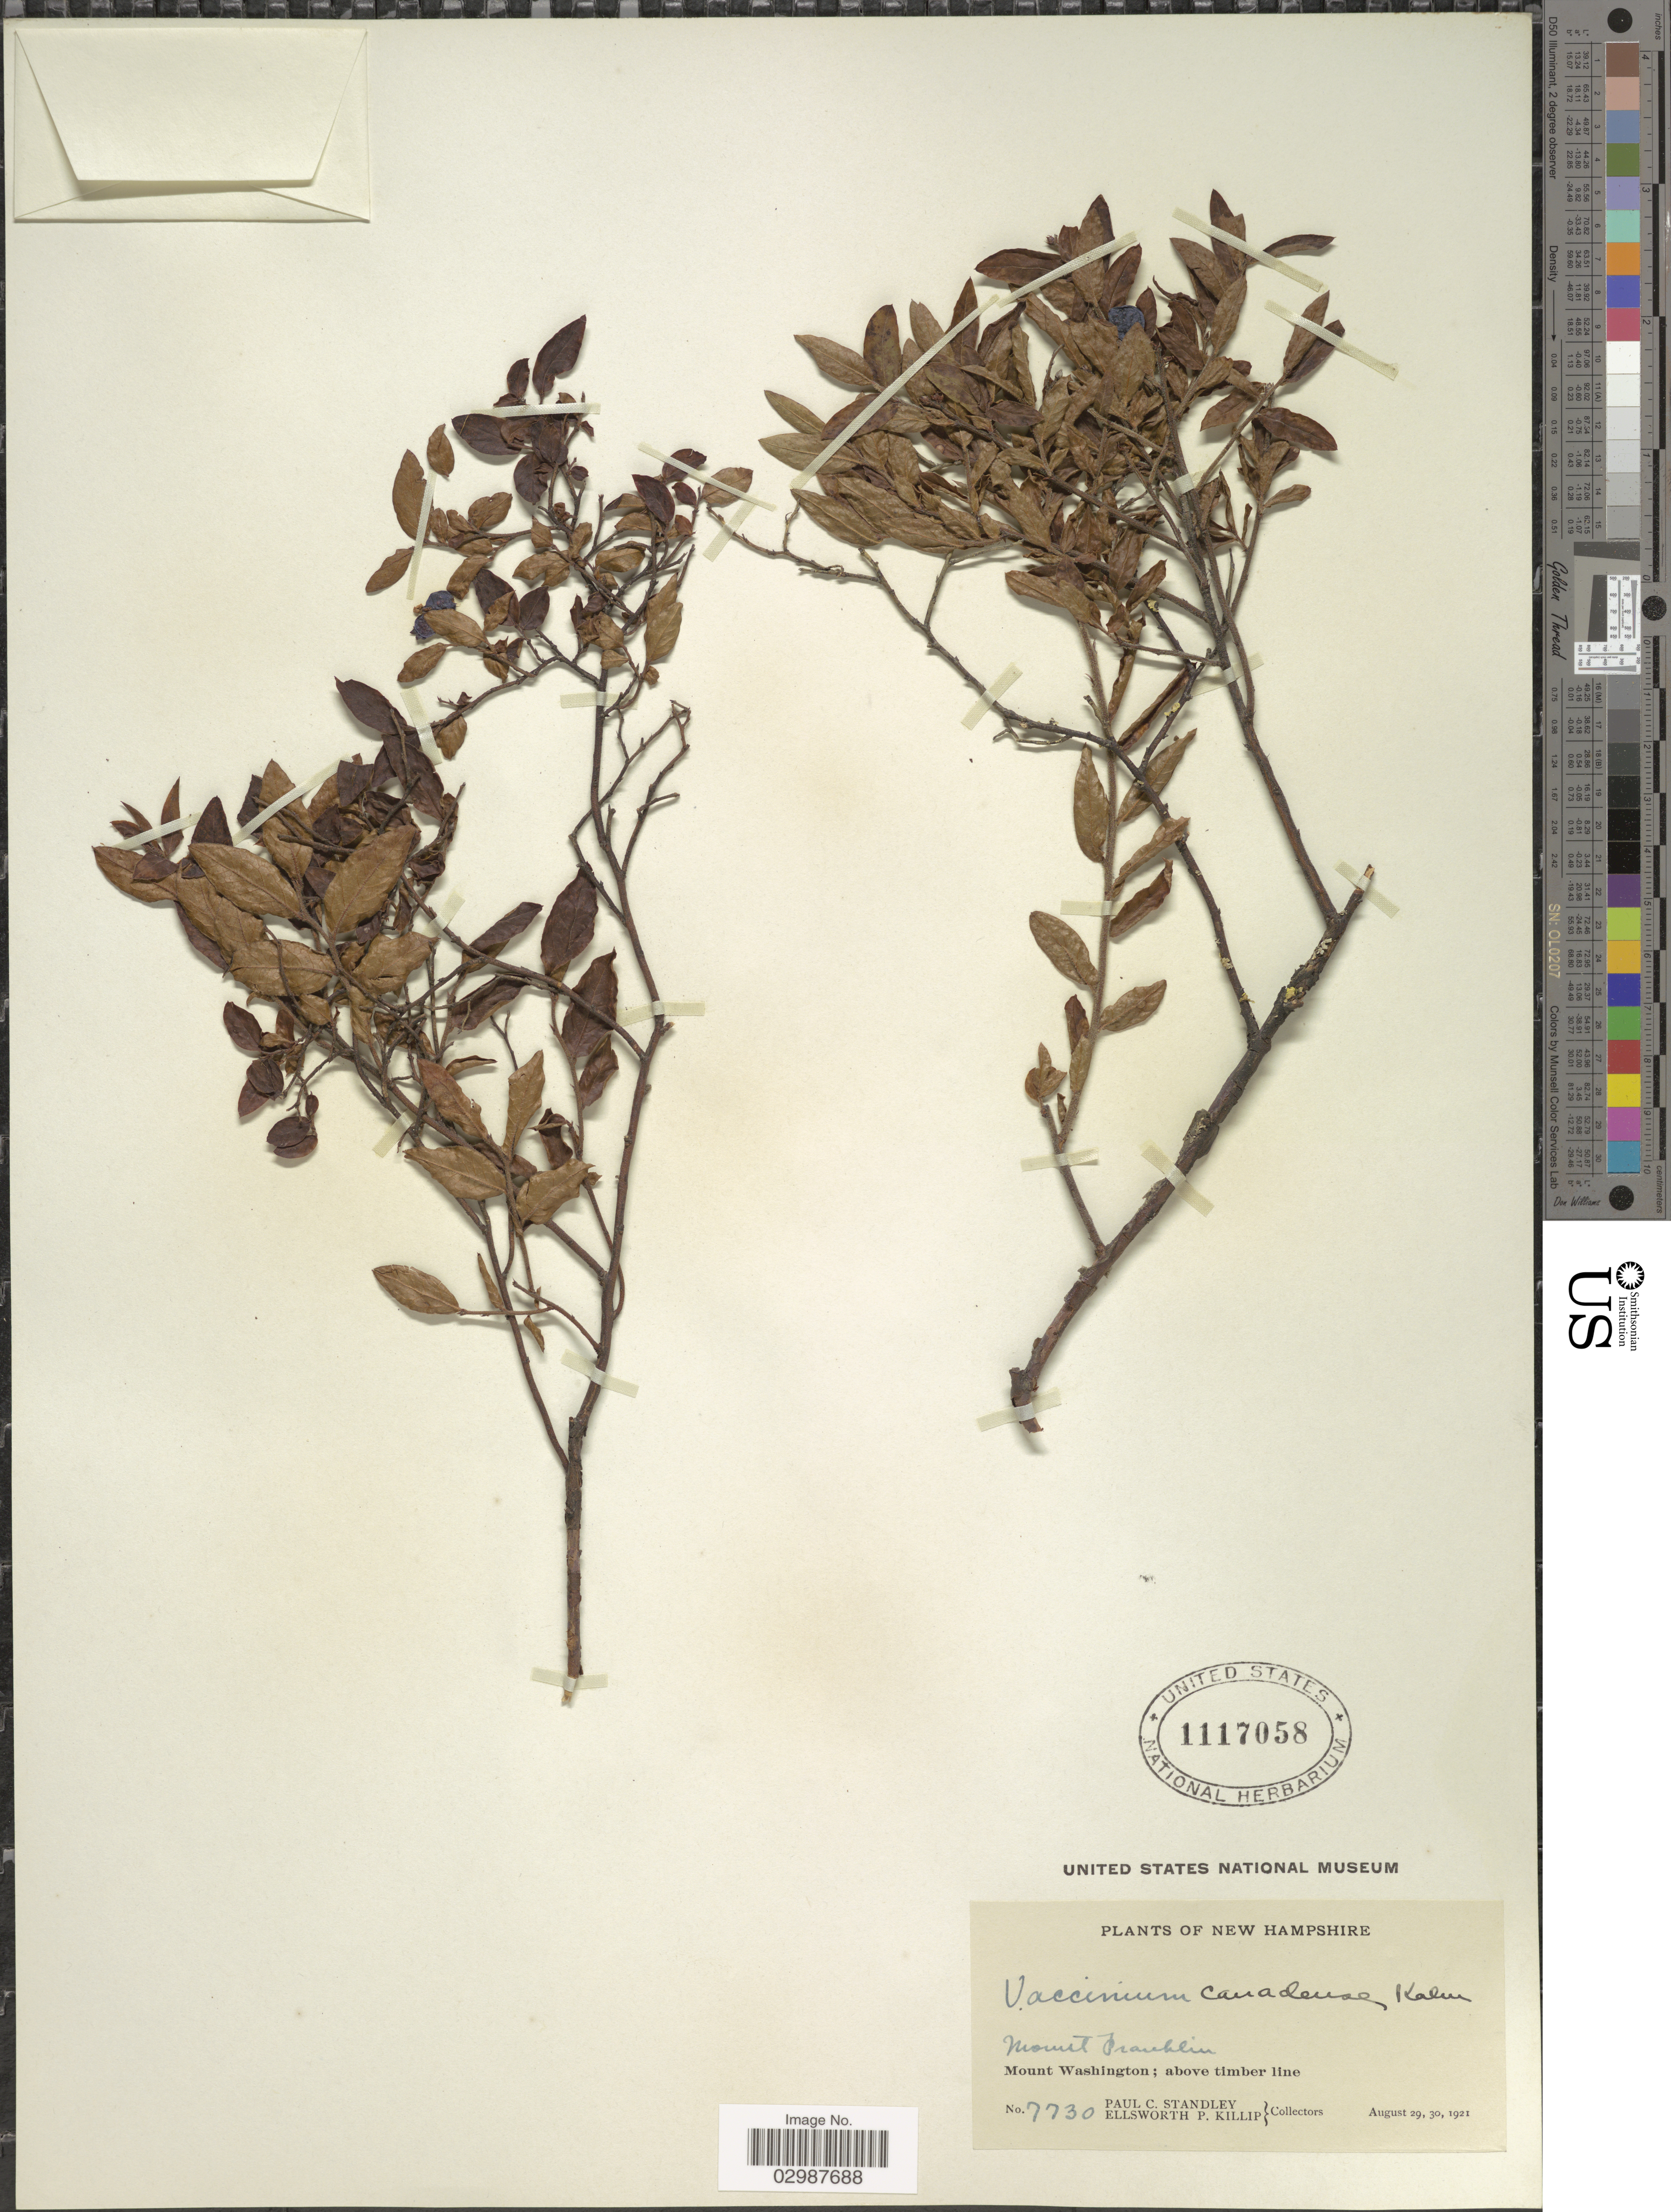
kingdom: Plantae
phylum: Tracheophyta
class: Magnoliopsida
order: Ericales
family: Ericaceae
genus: Vaccinium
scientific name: Vaccinium canadense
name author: Kalm ex Richardson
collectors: P. C. Standley & E. P. Killip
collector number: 7730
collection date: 1921-08-29/1921-08-30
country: United States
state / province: New Hampshire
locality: Mount Franklin. Mount Washington; above timber line.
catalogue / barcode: US 1117058